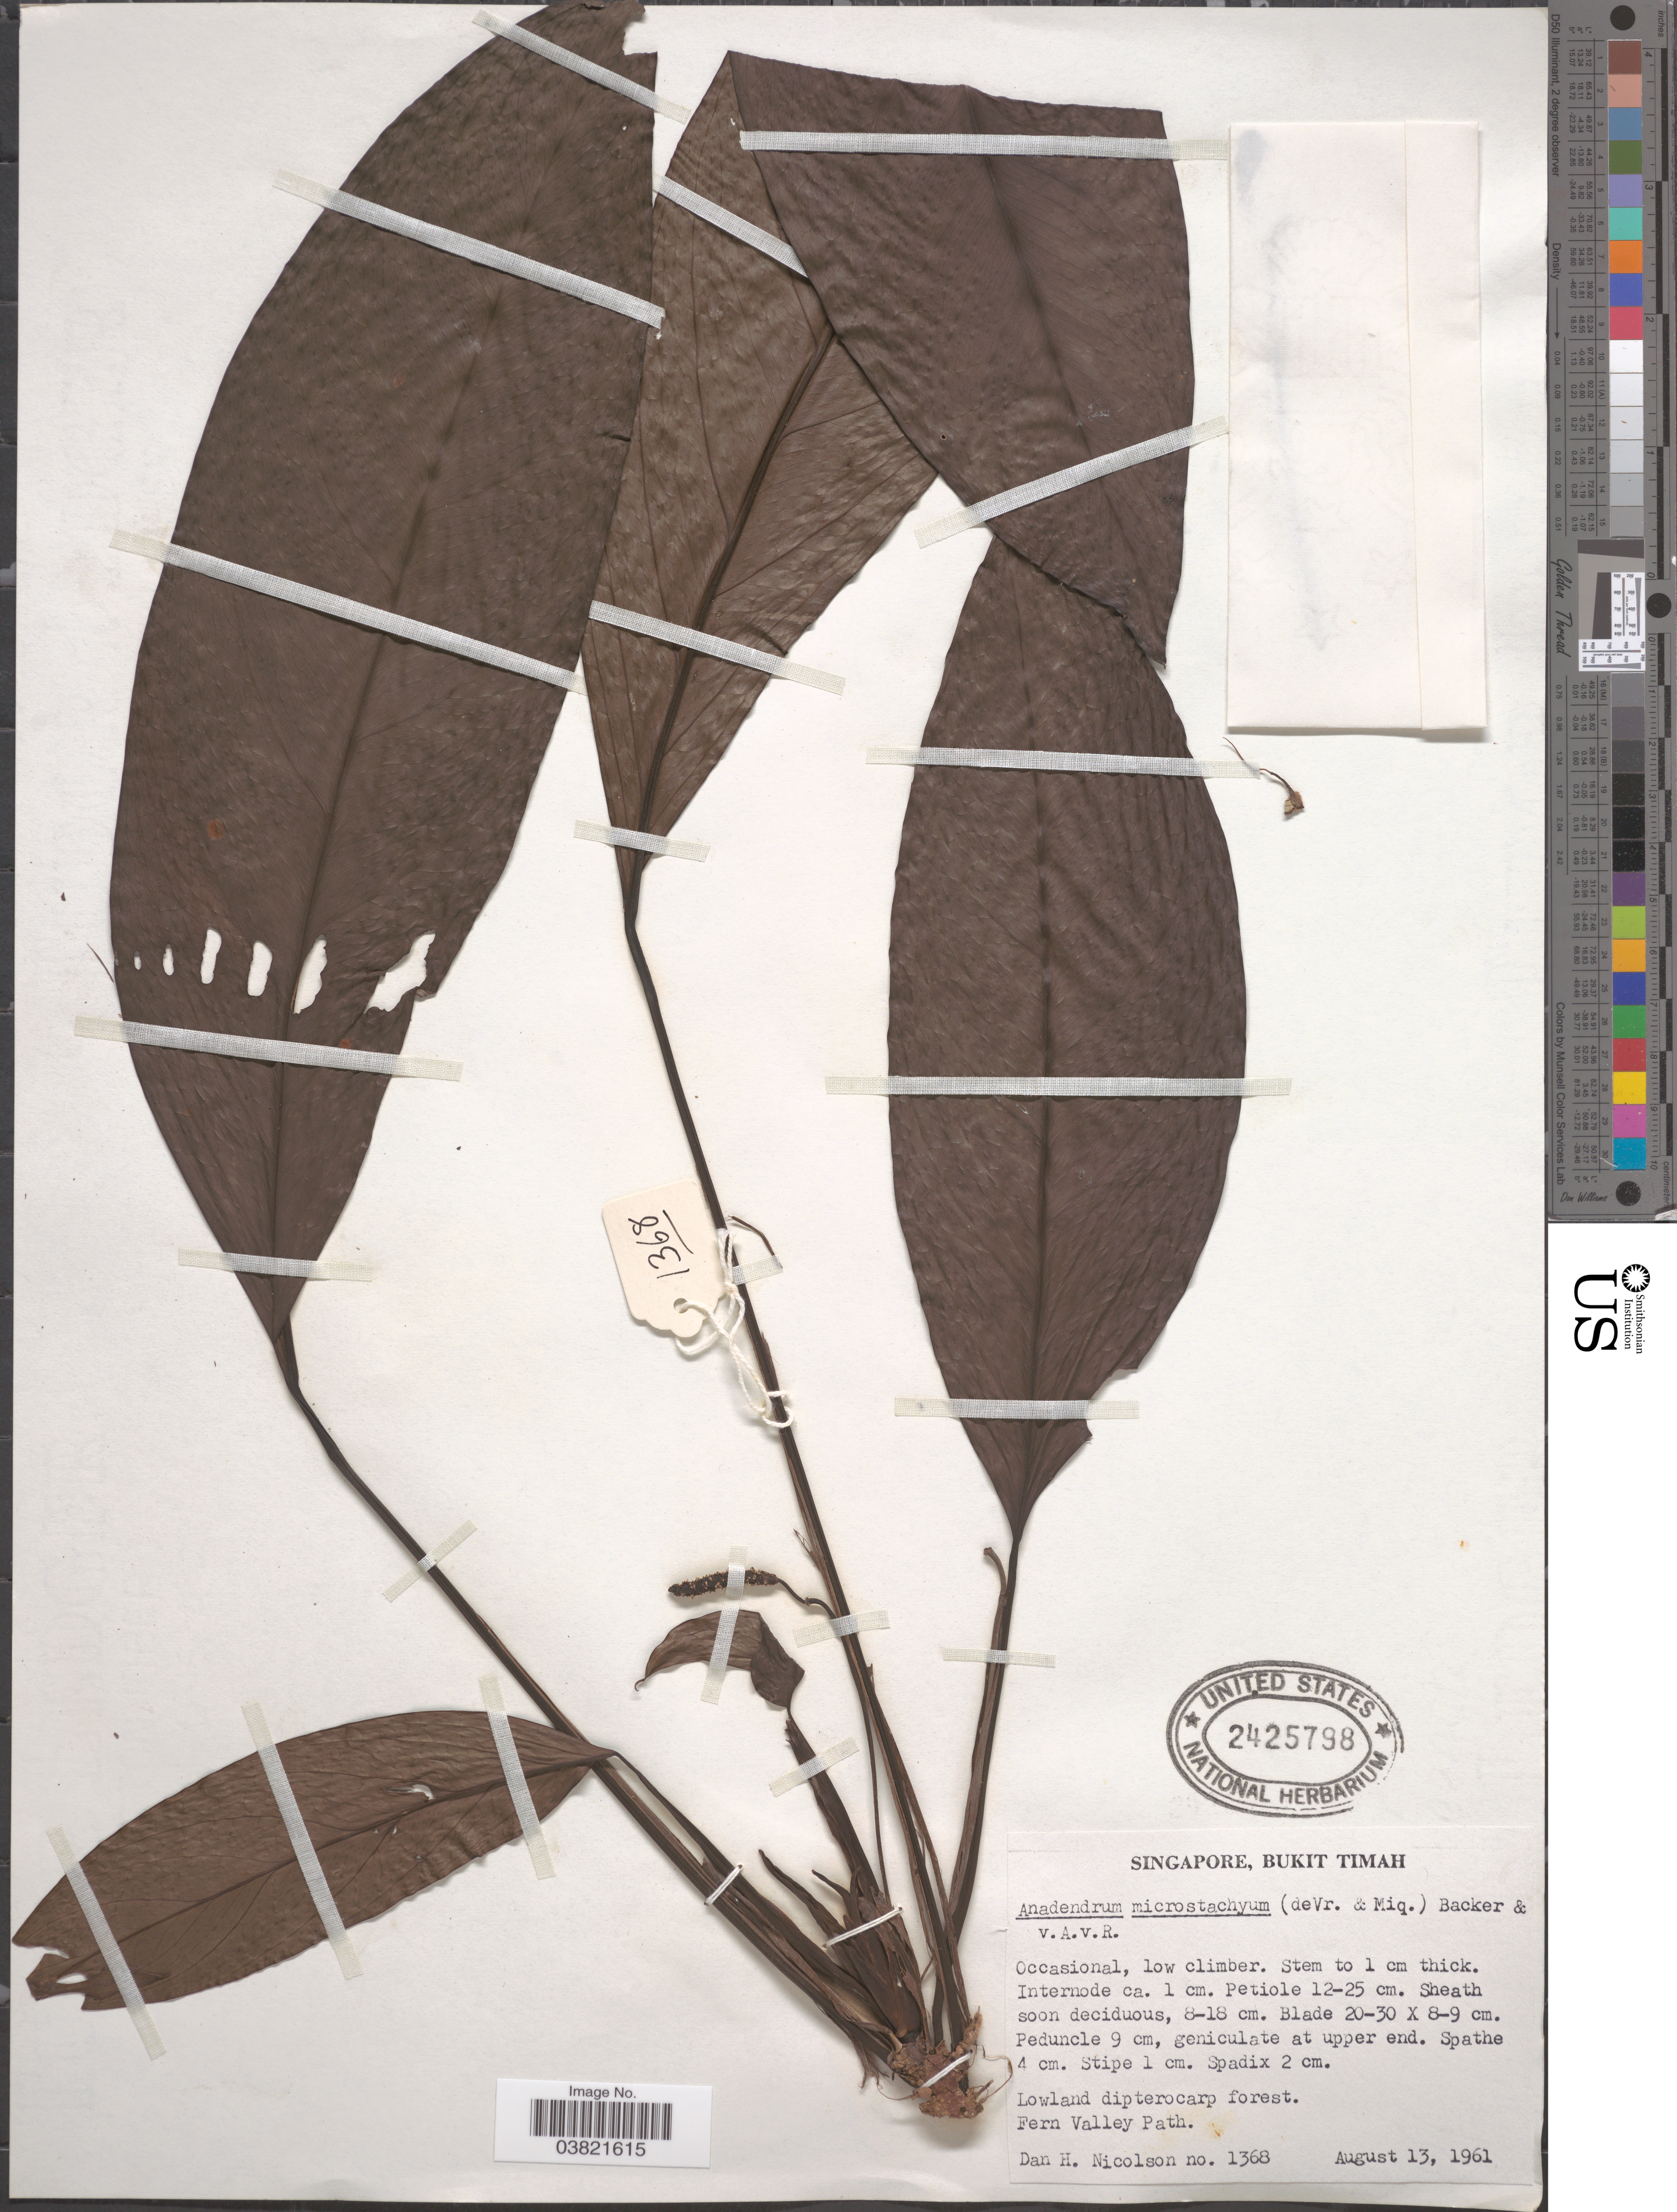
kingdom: Plantae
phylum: Tracheophyta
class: Liliopsida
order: Alismatales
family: Araceae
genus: Anadendrum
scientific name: Anadendrum microstachyum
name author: (de Vriese & Miq.) Backer & Alderw.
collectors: D. H. Nicolson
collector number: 1368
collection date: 1961-08-13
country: Singapore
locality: Bukit Timah. Fern Valley Path.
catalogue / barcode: US 2425798